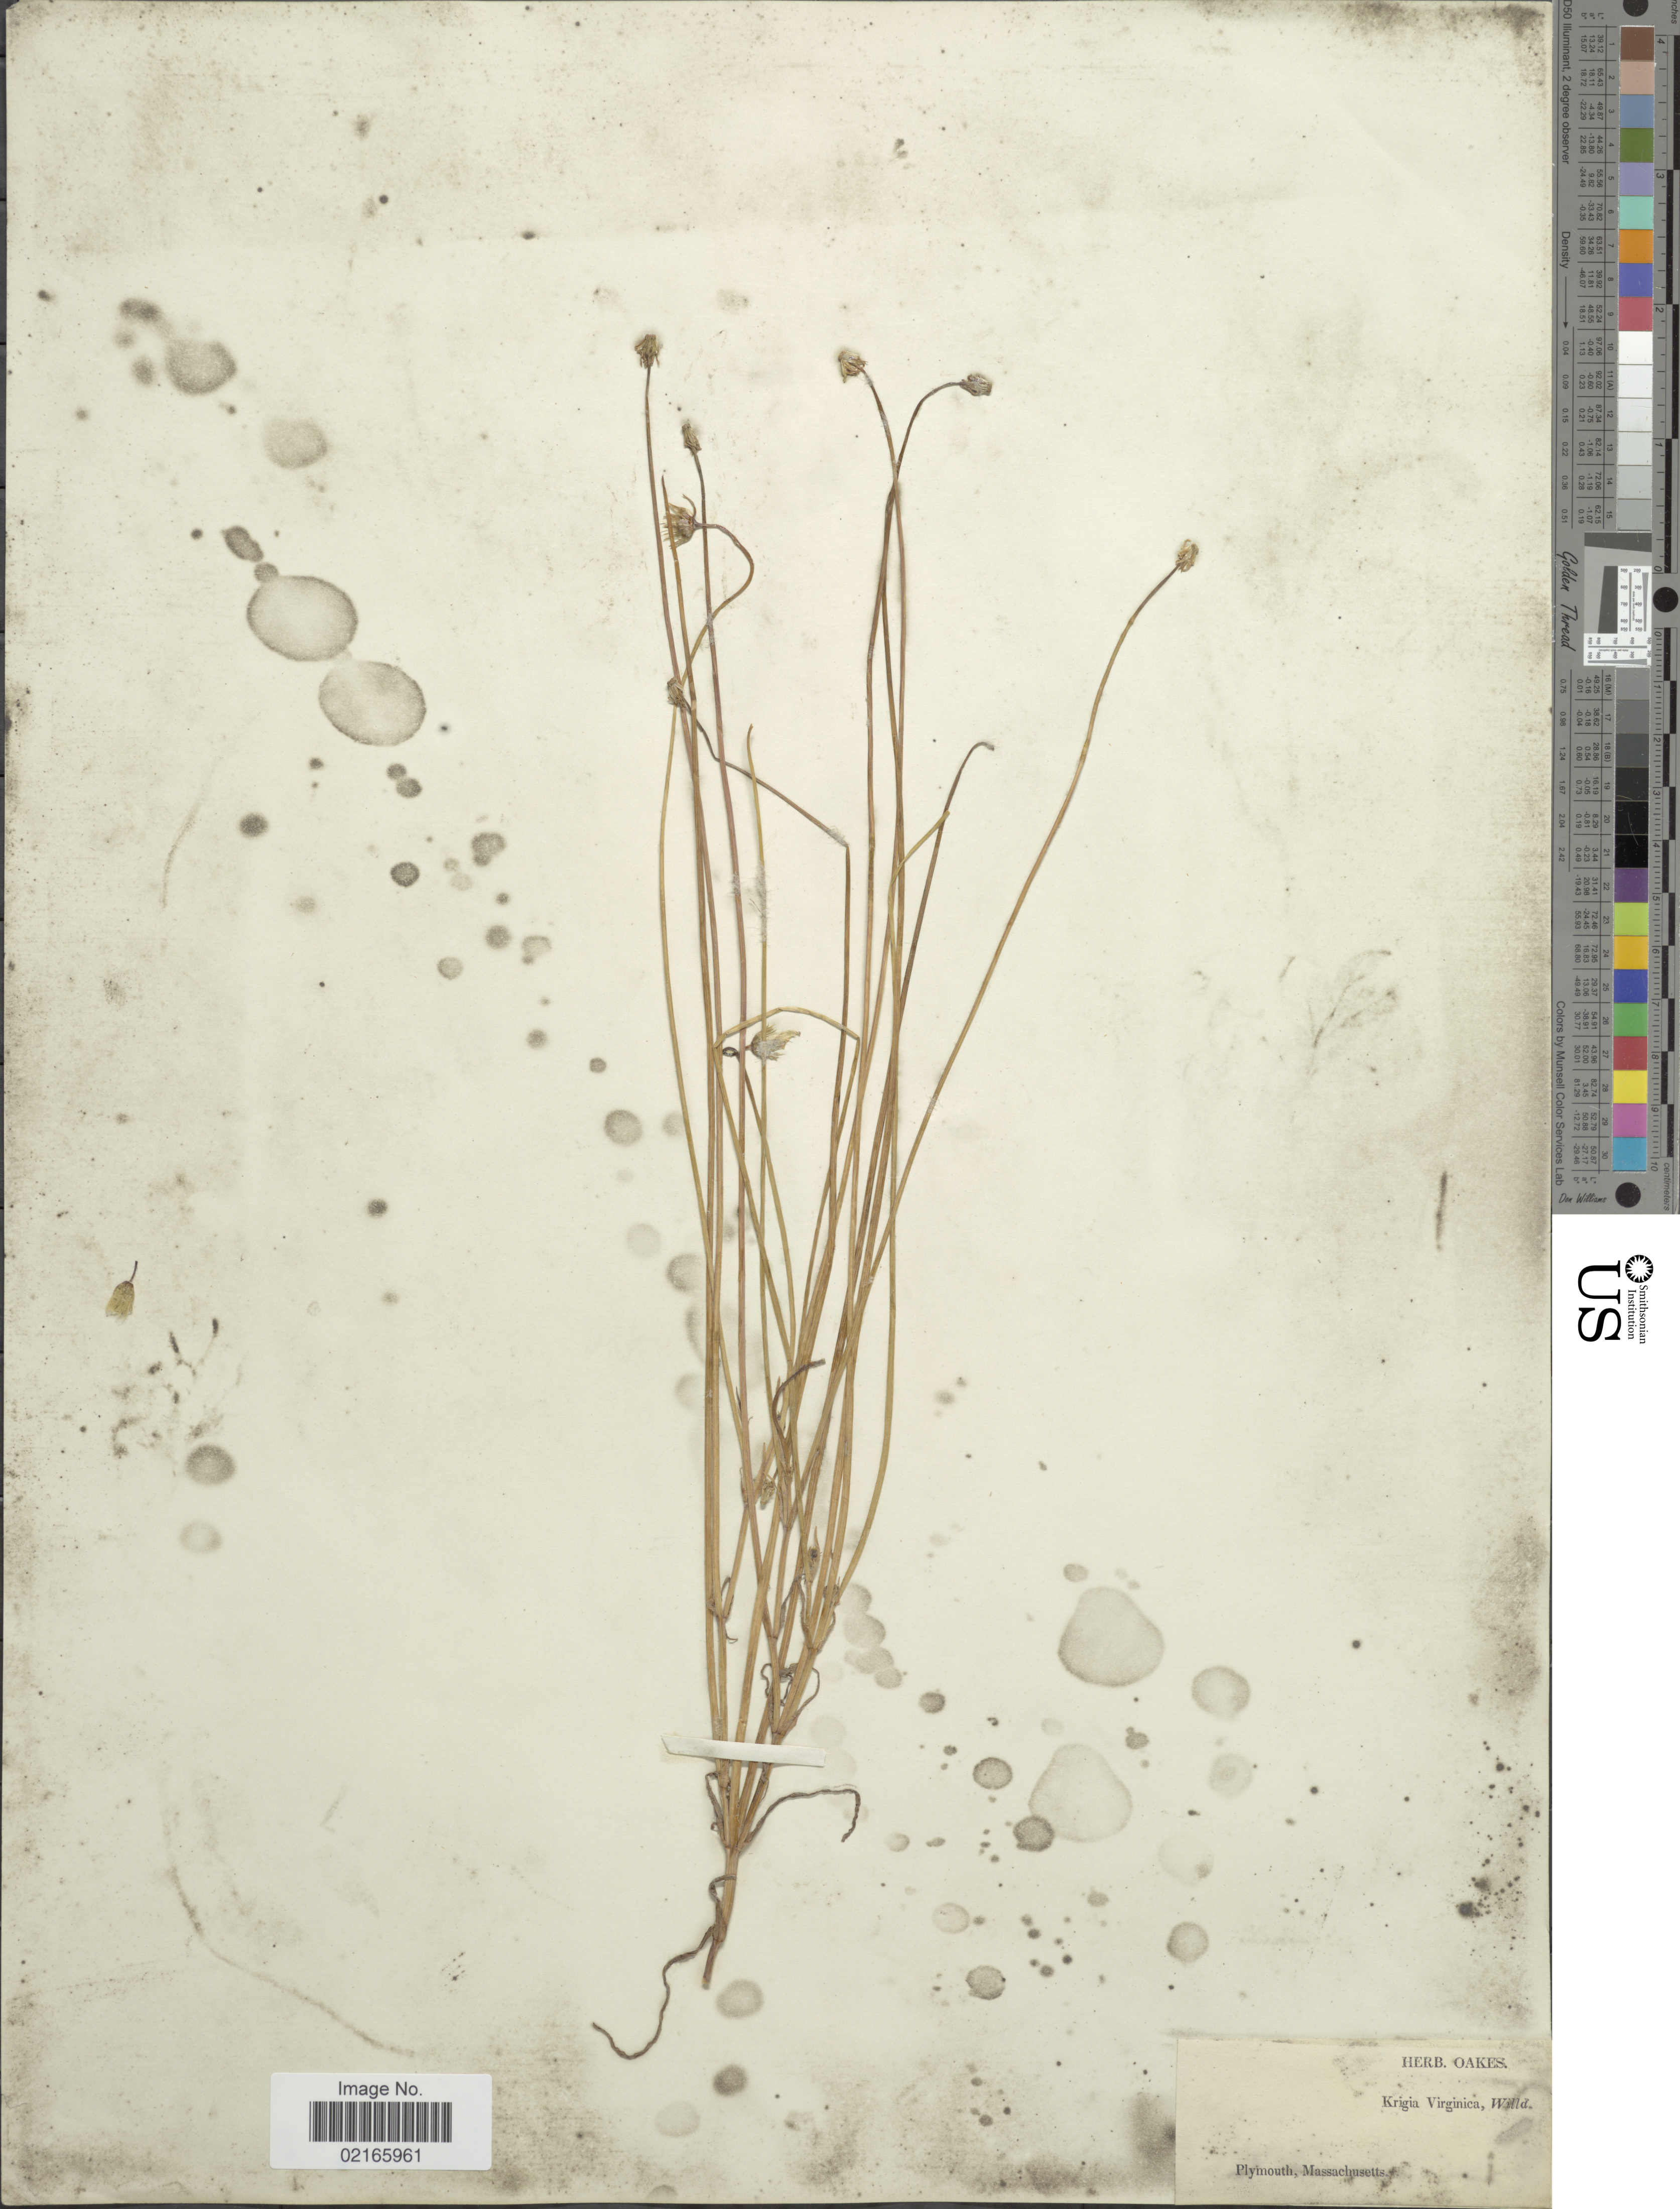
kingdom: Plantae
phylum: Tracheophyta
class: Magnoliopsida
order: Asterales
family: Asteraceae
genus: Krigia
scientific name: Krigia virginica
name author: (L.) Willd.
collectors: ex herb. Oakes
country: United States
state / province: Massachusetts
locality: Plymouth